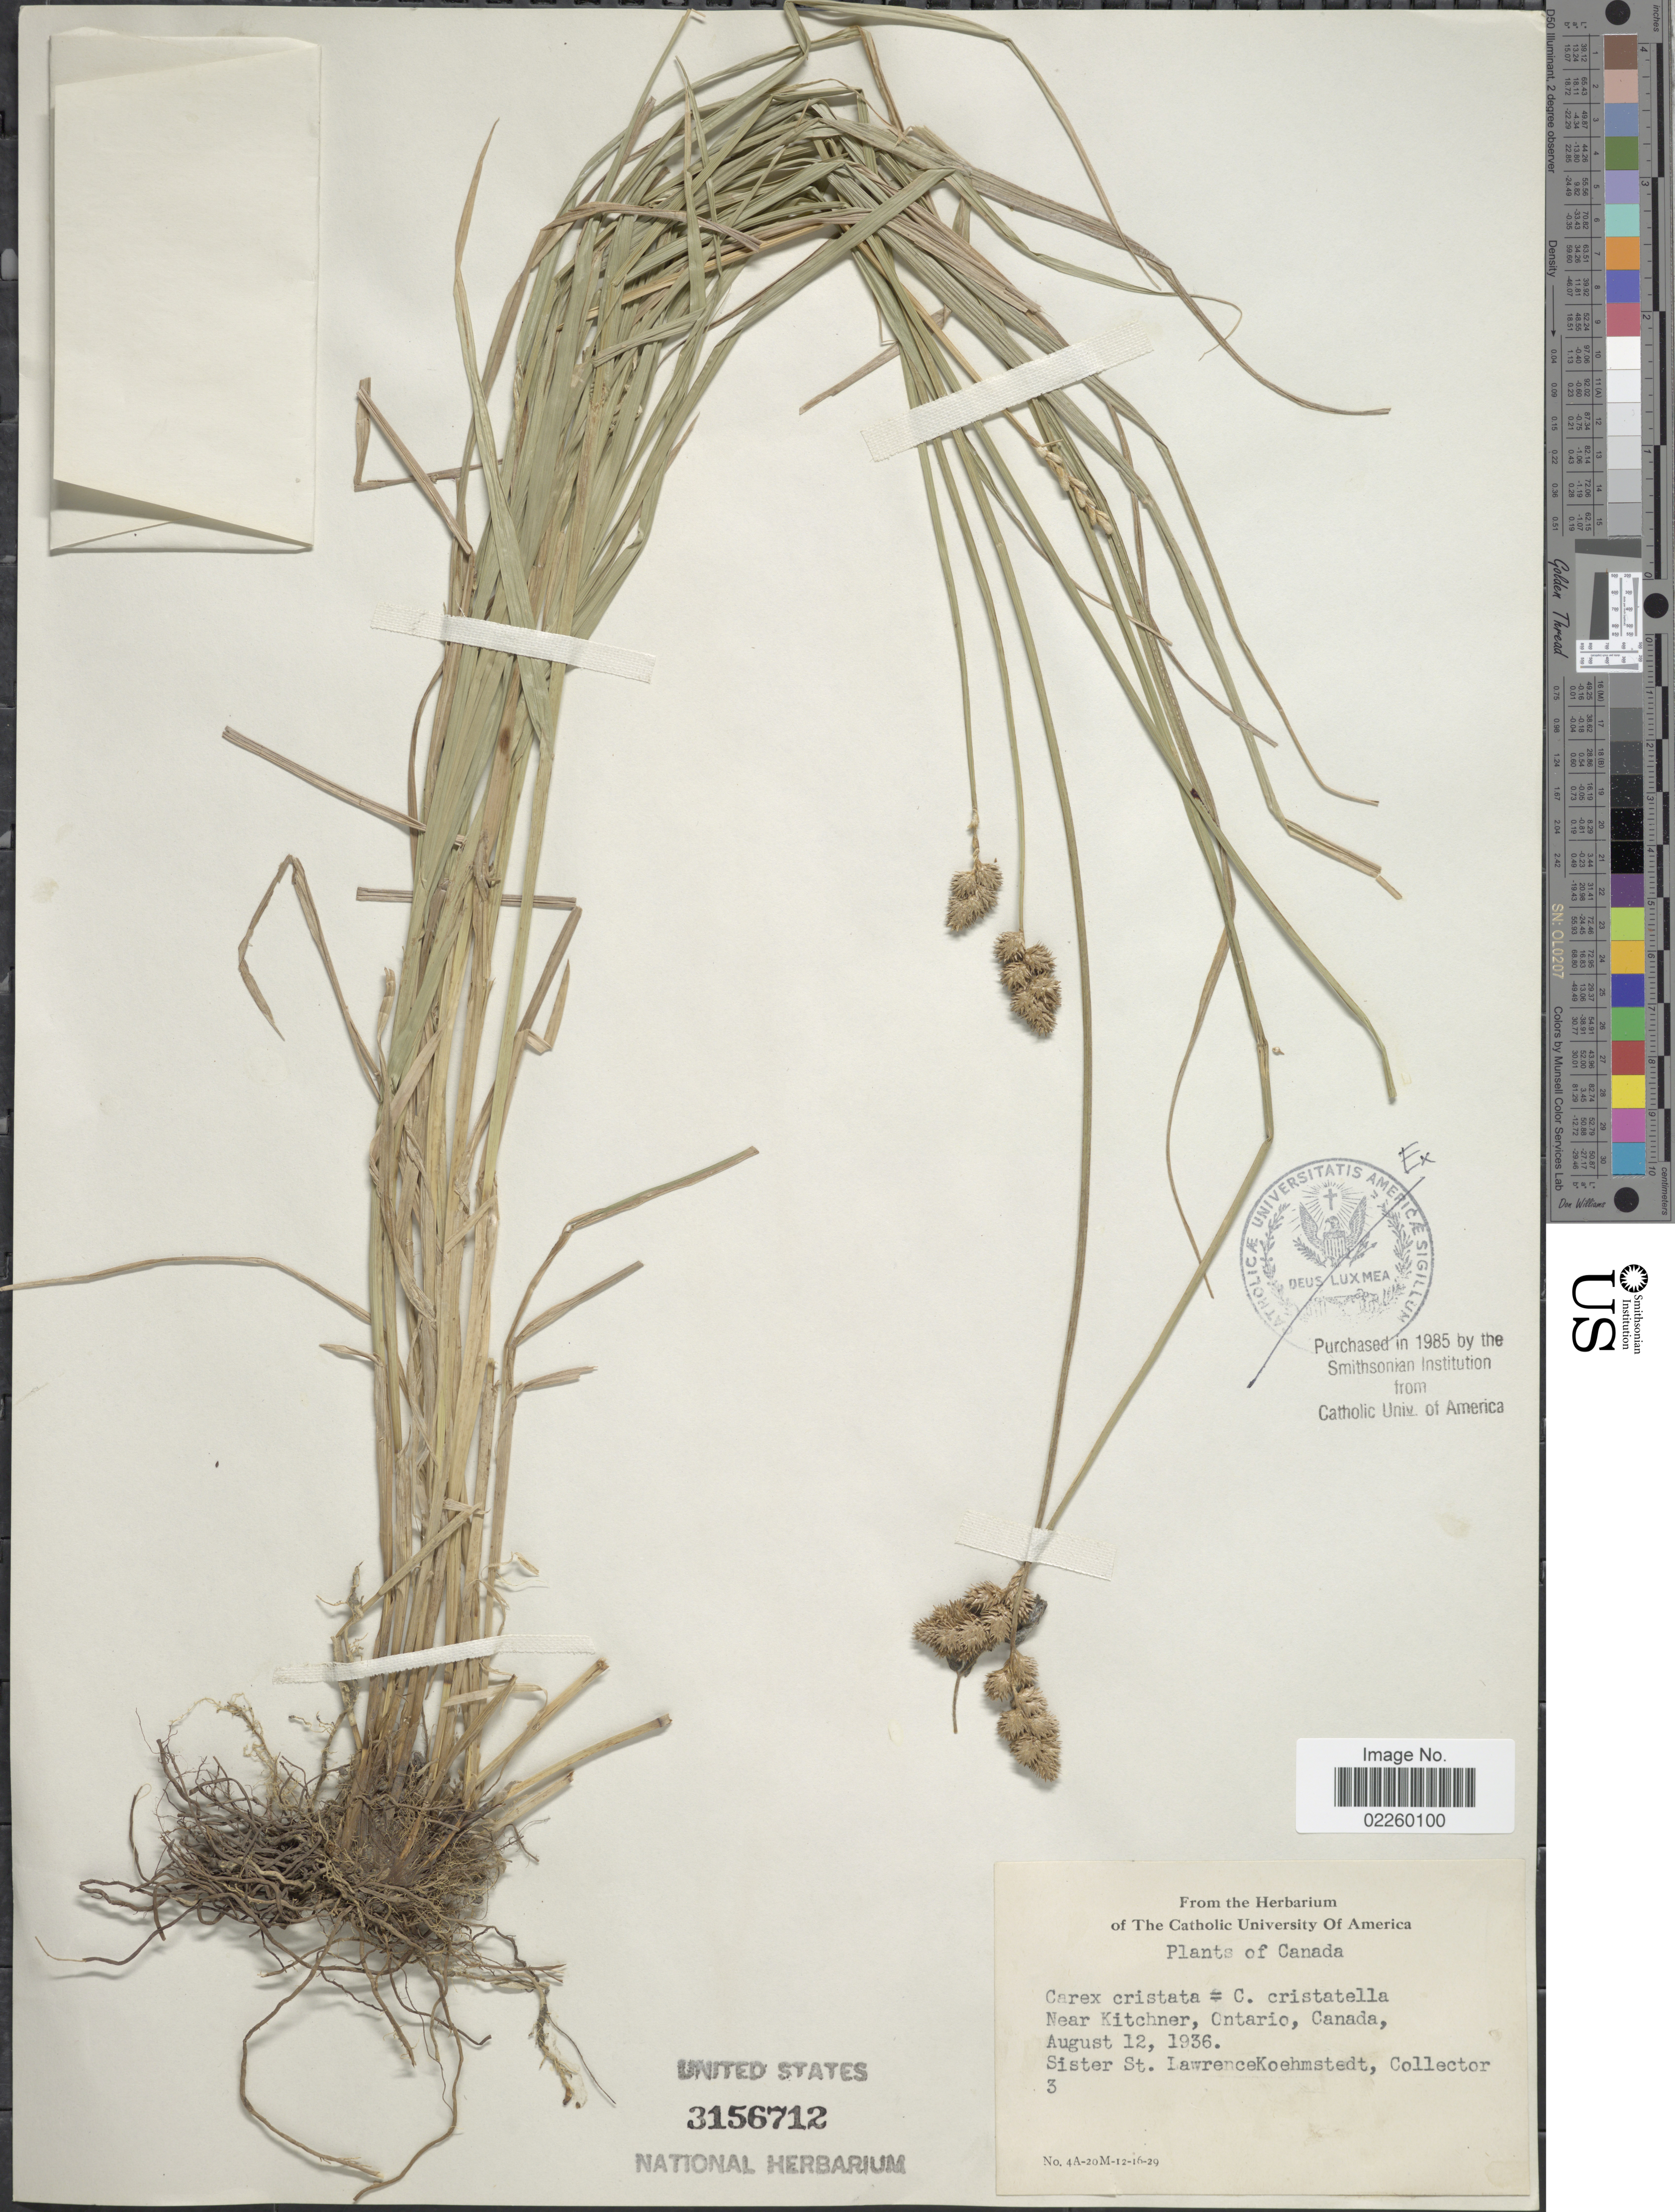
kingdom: Plantae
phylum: Tracheophyta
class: Liliopsida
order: Poales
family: Cyperaceae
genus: Carex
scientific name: Carex cristatella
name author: Britton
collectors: S. Koehmstedt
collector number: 3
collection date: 1936-08-12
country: Canada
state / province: Ontario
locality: Near Kitchner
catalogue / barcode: US 3156712